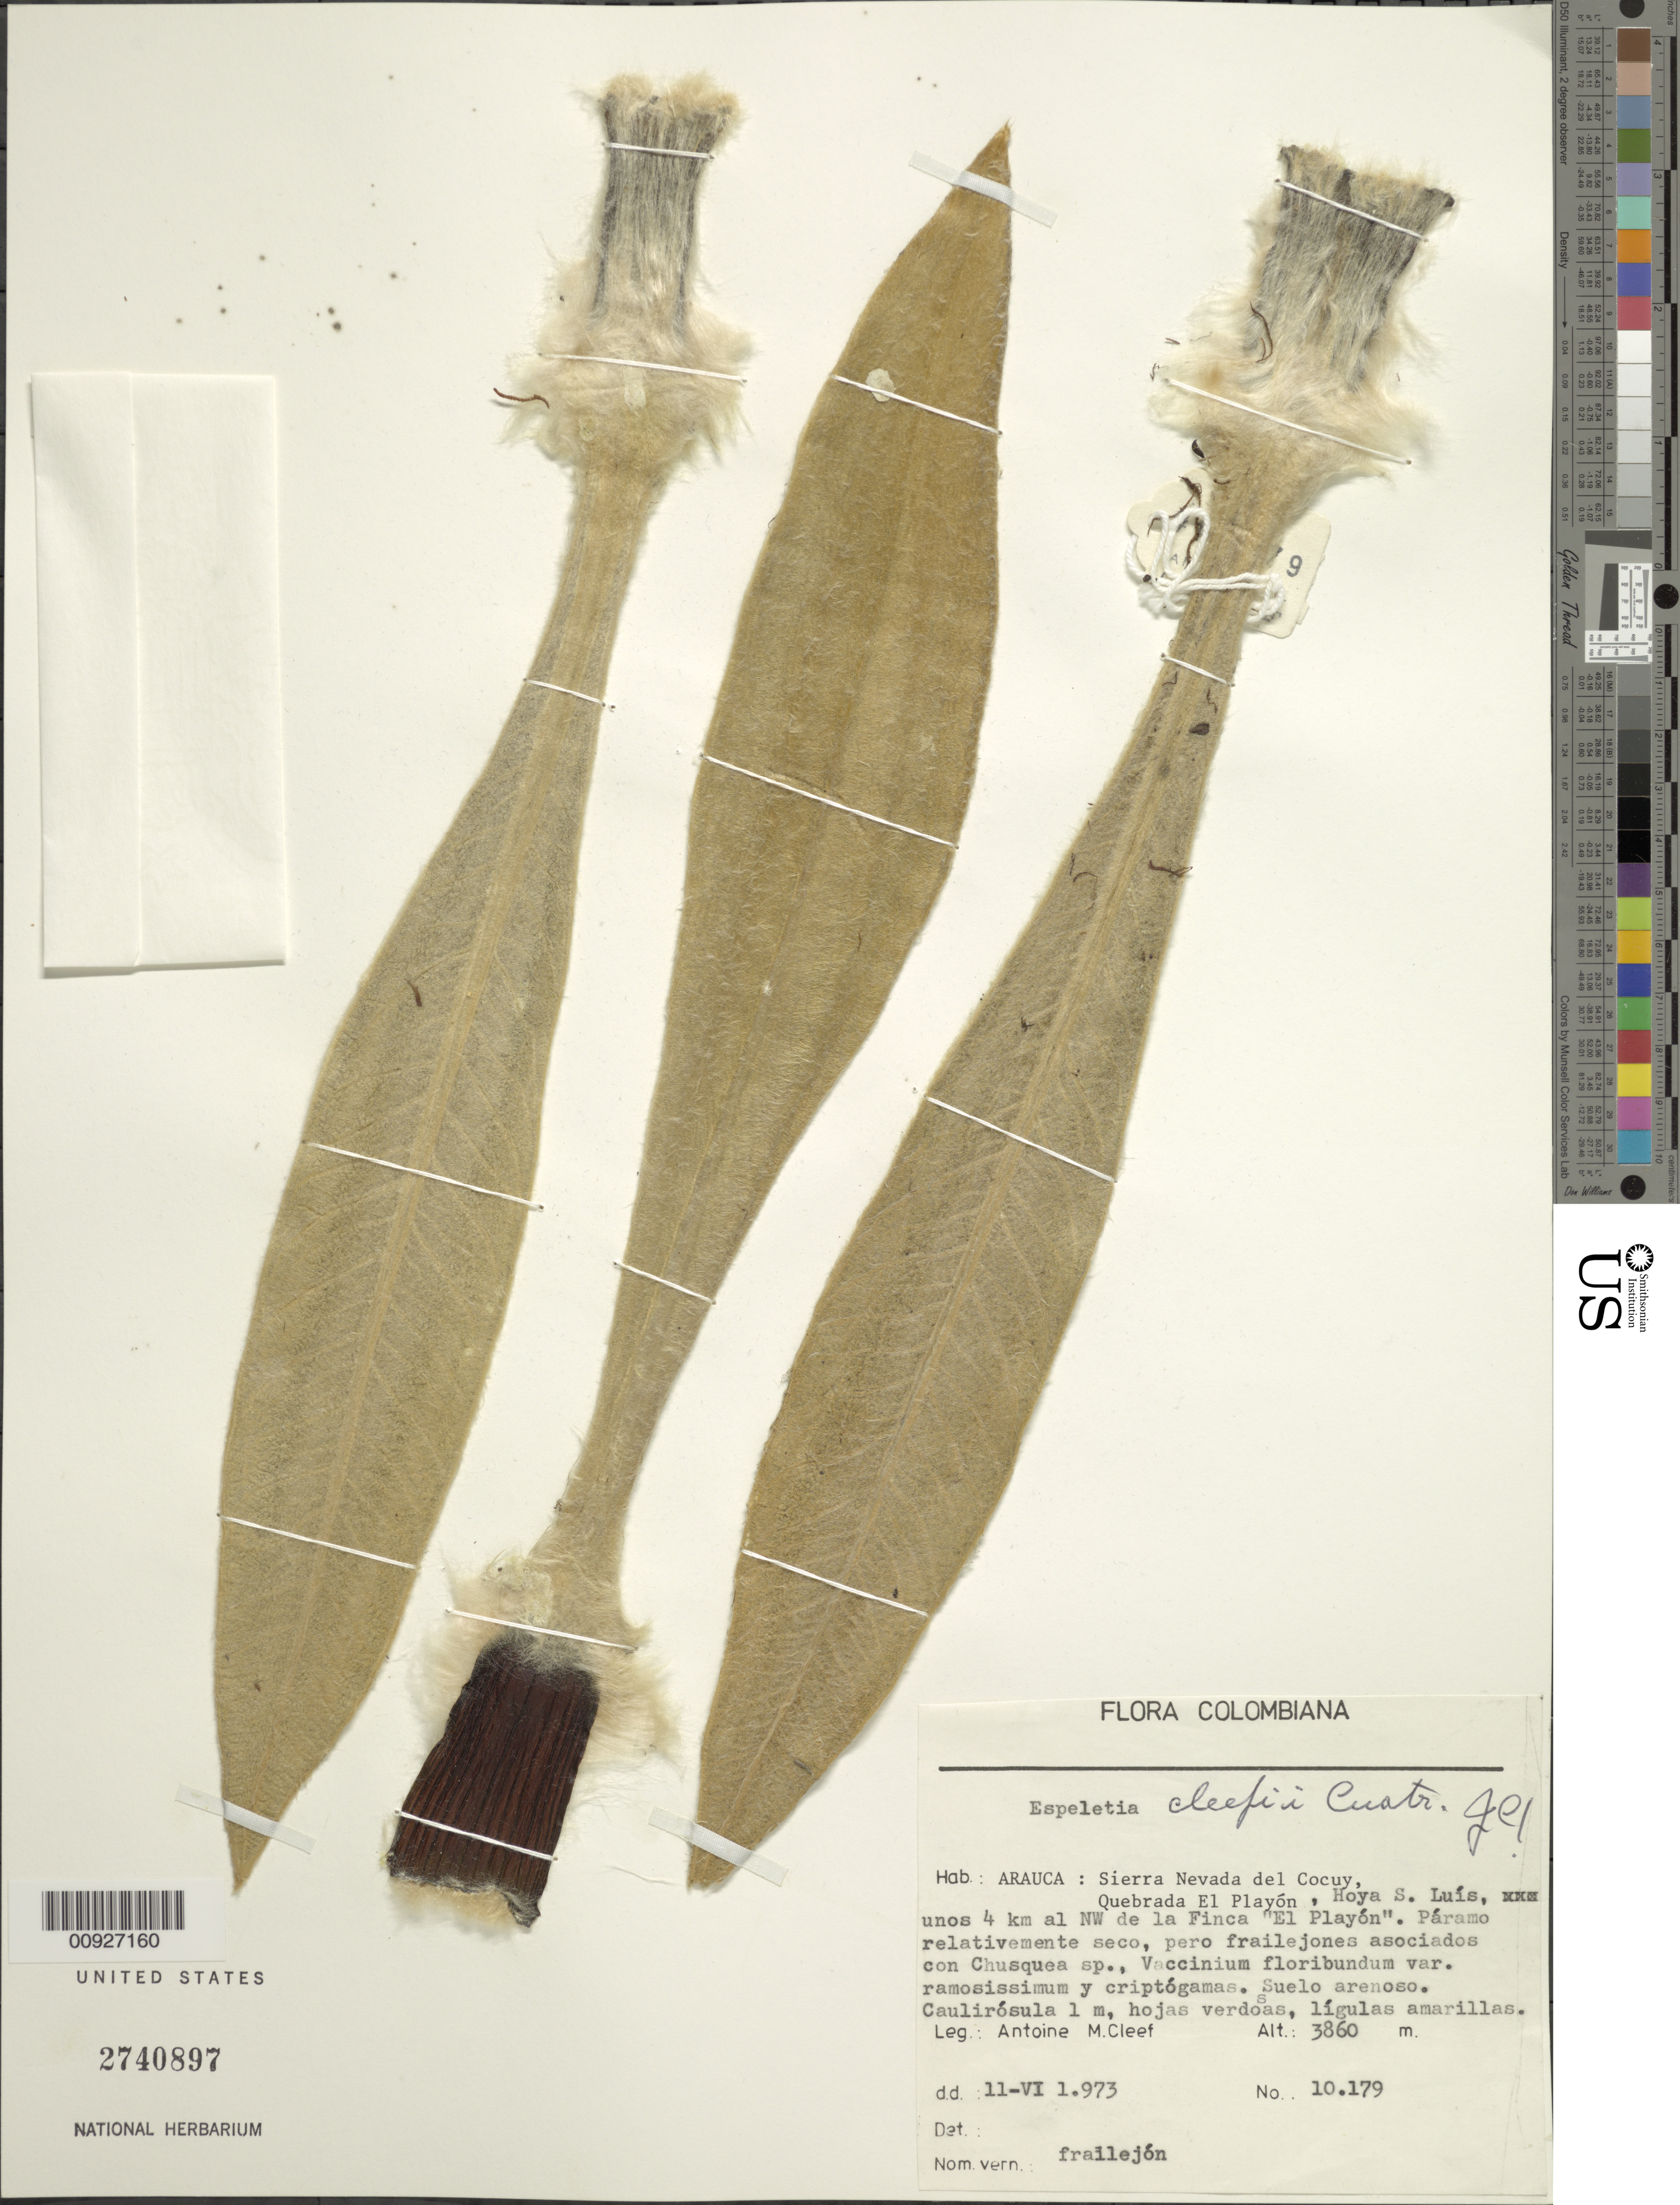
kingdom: Plantae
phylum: Tracheophyta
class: Magnoliopsida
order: Asterales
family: Asteraceae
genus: Espeletia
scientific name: Espeletia cleefii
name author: Cuatrec.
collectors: A. M. Cleef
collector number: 10179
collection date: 1973-06-11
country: Colombia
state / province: Arauca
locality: Sierra nevada del Cocuy, Quebrada El Playón, Hoya San Luis, a unos 4 km al NW de la Finca "El Playón".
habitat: Páramo relativamnete seco, pero frailejones asociados con Chusquea sp., Vaccinium floribundum var. Ramosissimum y criptógamas. Suelo arenoso.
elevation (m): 3860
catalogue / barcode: US 2740897